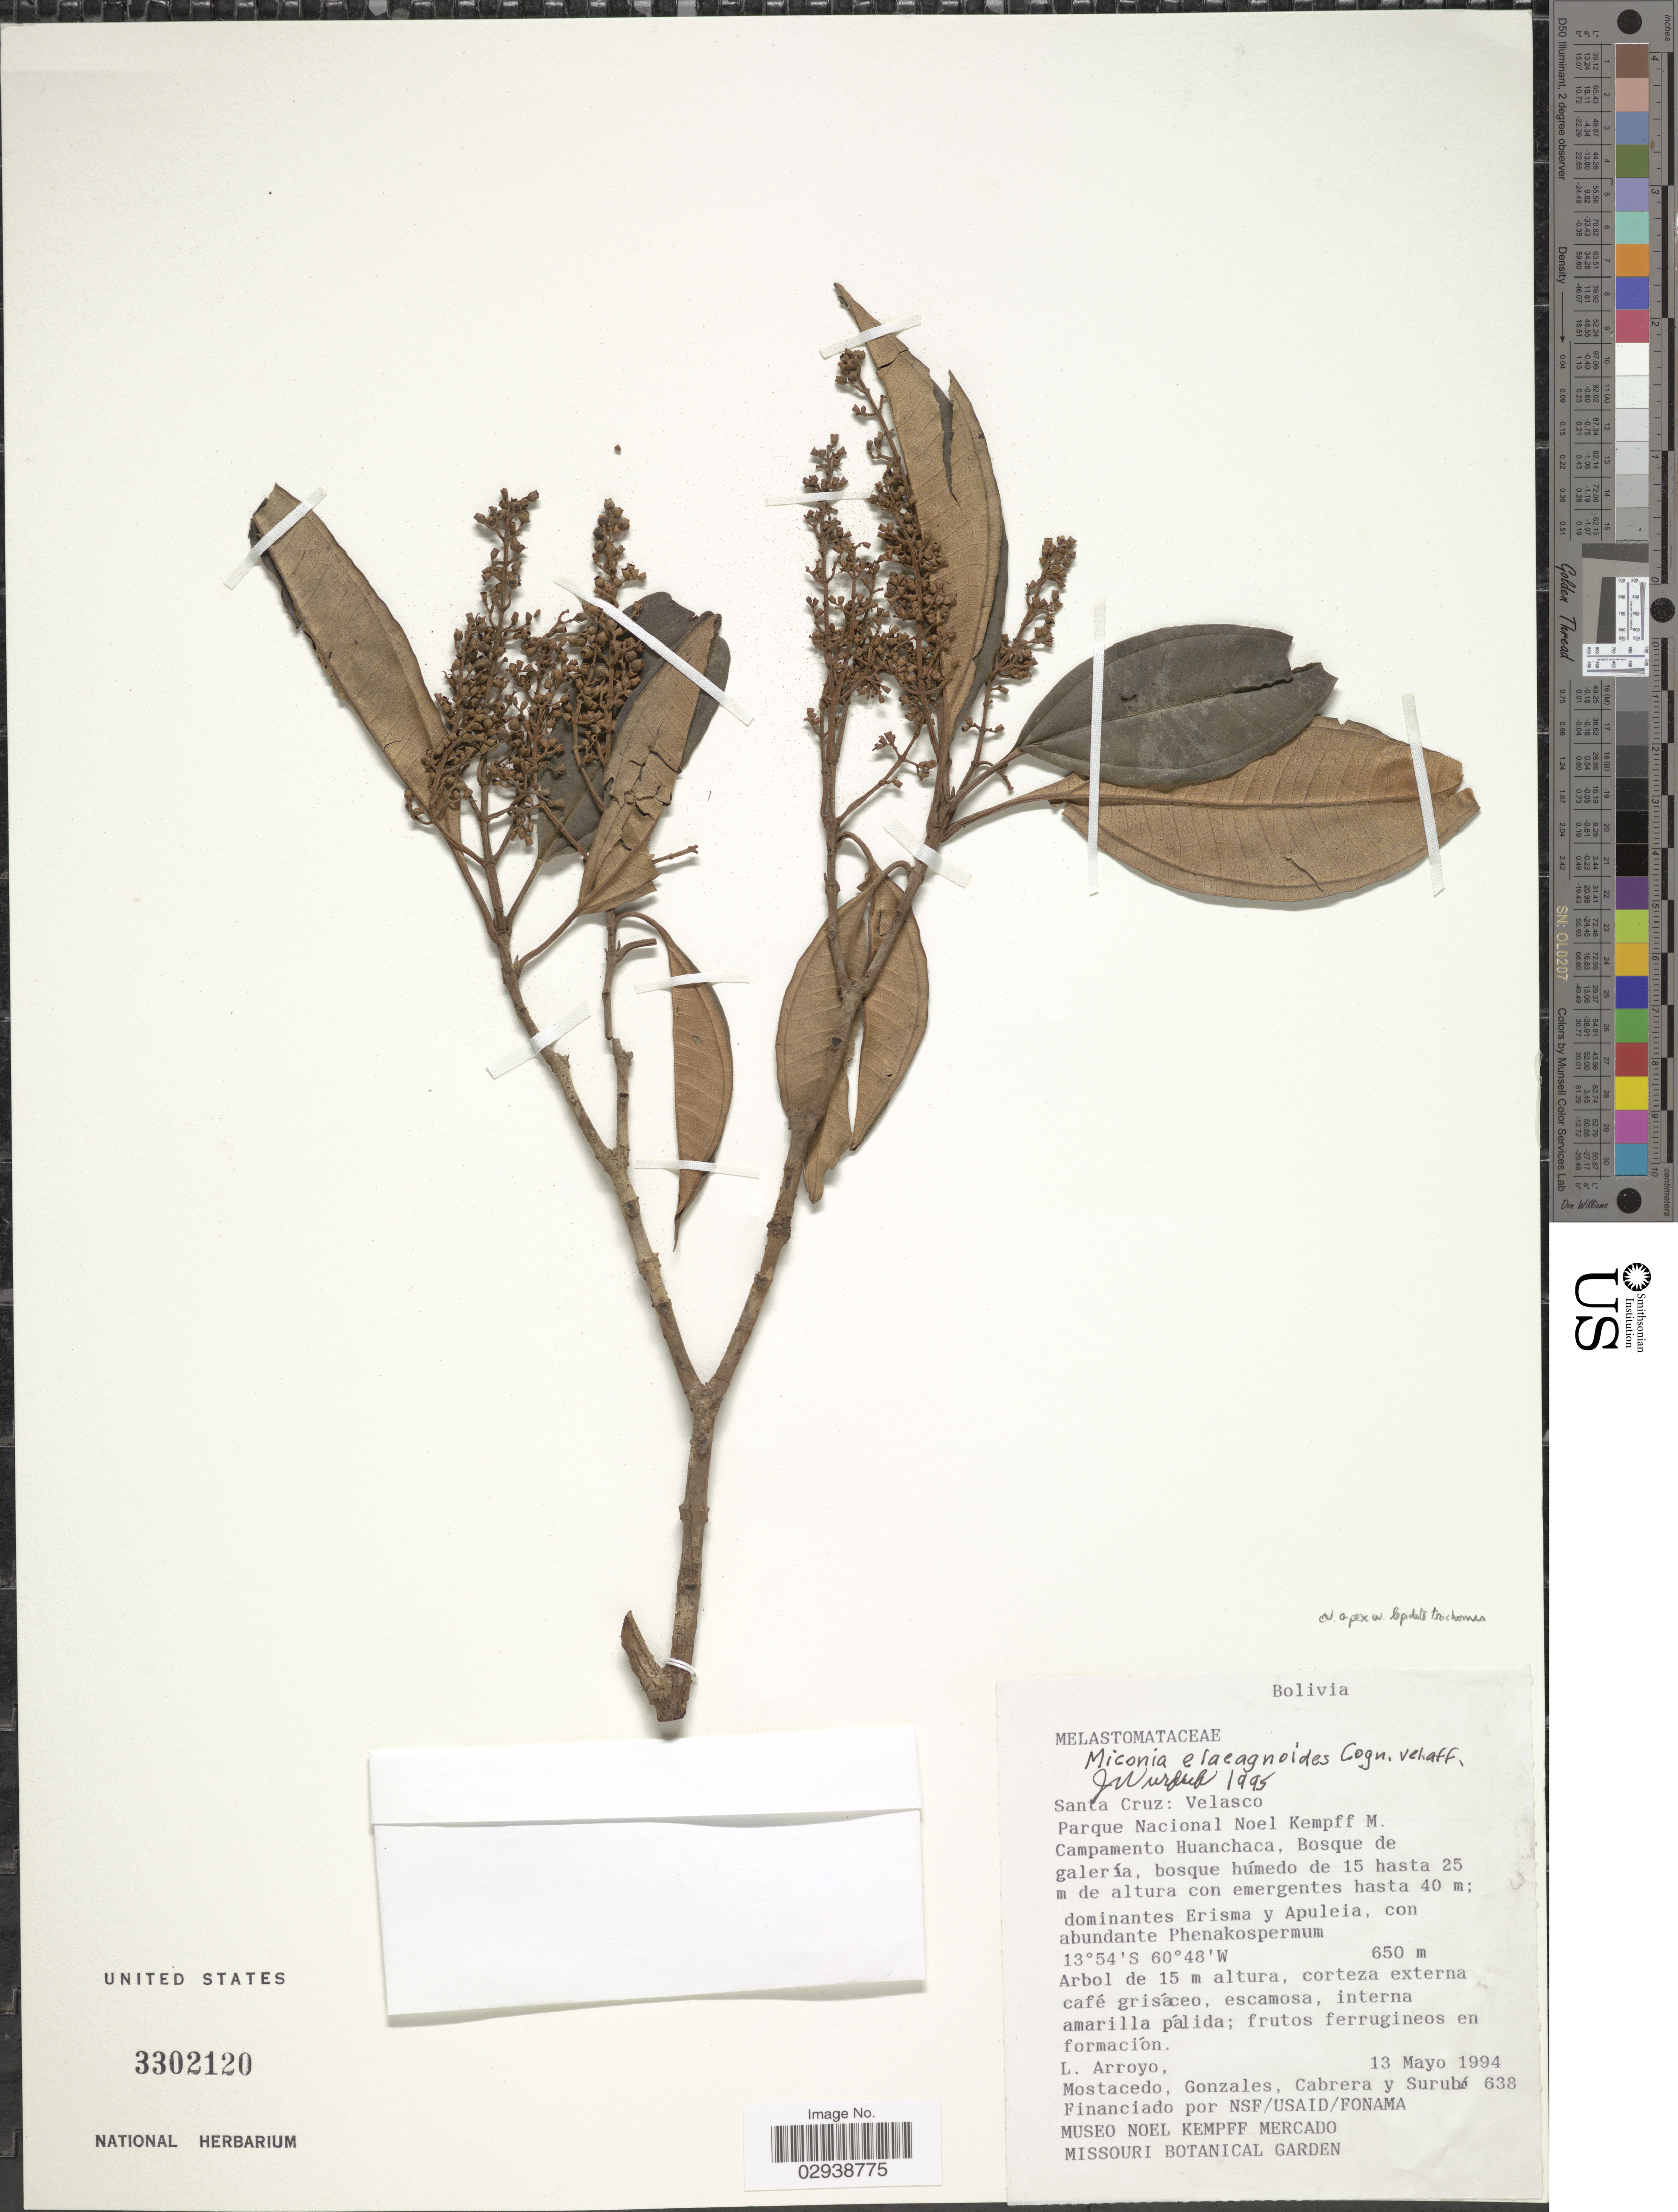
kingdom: Plantae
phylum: Tracheophyta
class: Magnoliopsida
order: Myrtales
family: Melastomataceae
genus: Miconia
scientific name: Miconia dichrophylla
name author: J.F. Macbr.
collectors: L. Arroyo, Mostacedo, --, Gonzales, --, Cabrera, -- & Surubi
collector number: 638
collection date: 1994-05-13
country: Bolivia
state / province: Santa Cruz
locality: Velasco, Parque Nacional Noel Kempff M., Campamento Huanchaca.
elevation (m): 650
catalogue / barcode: US 3302120